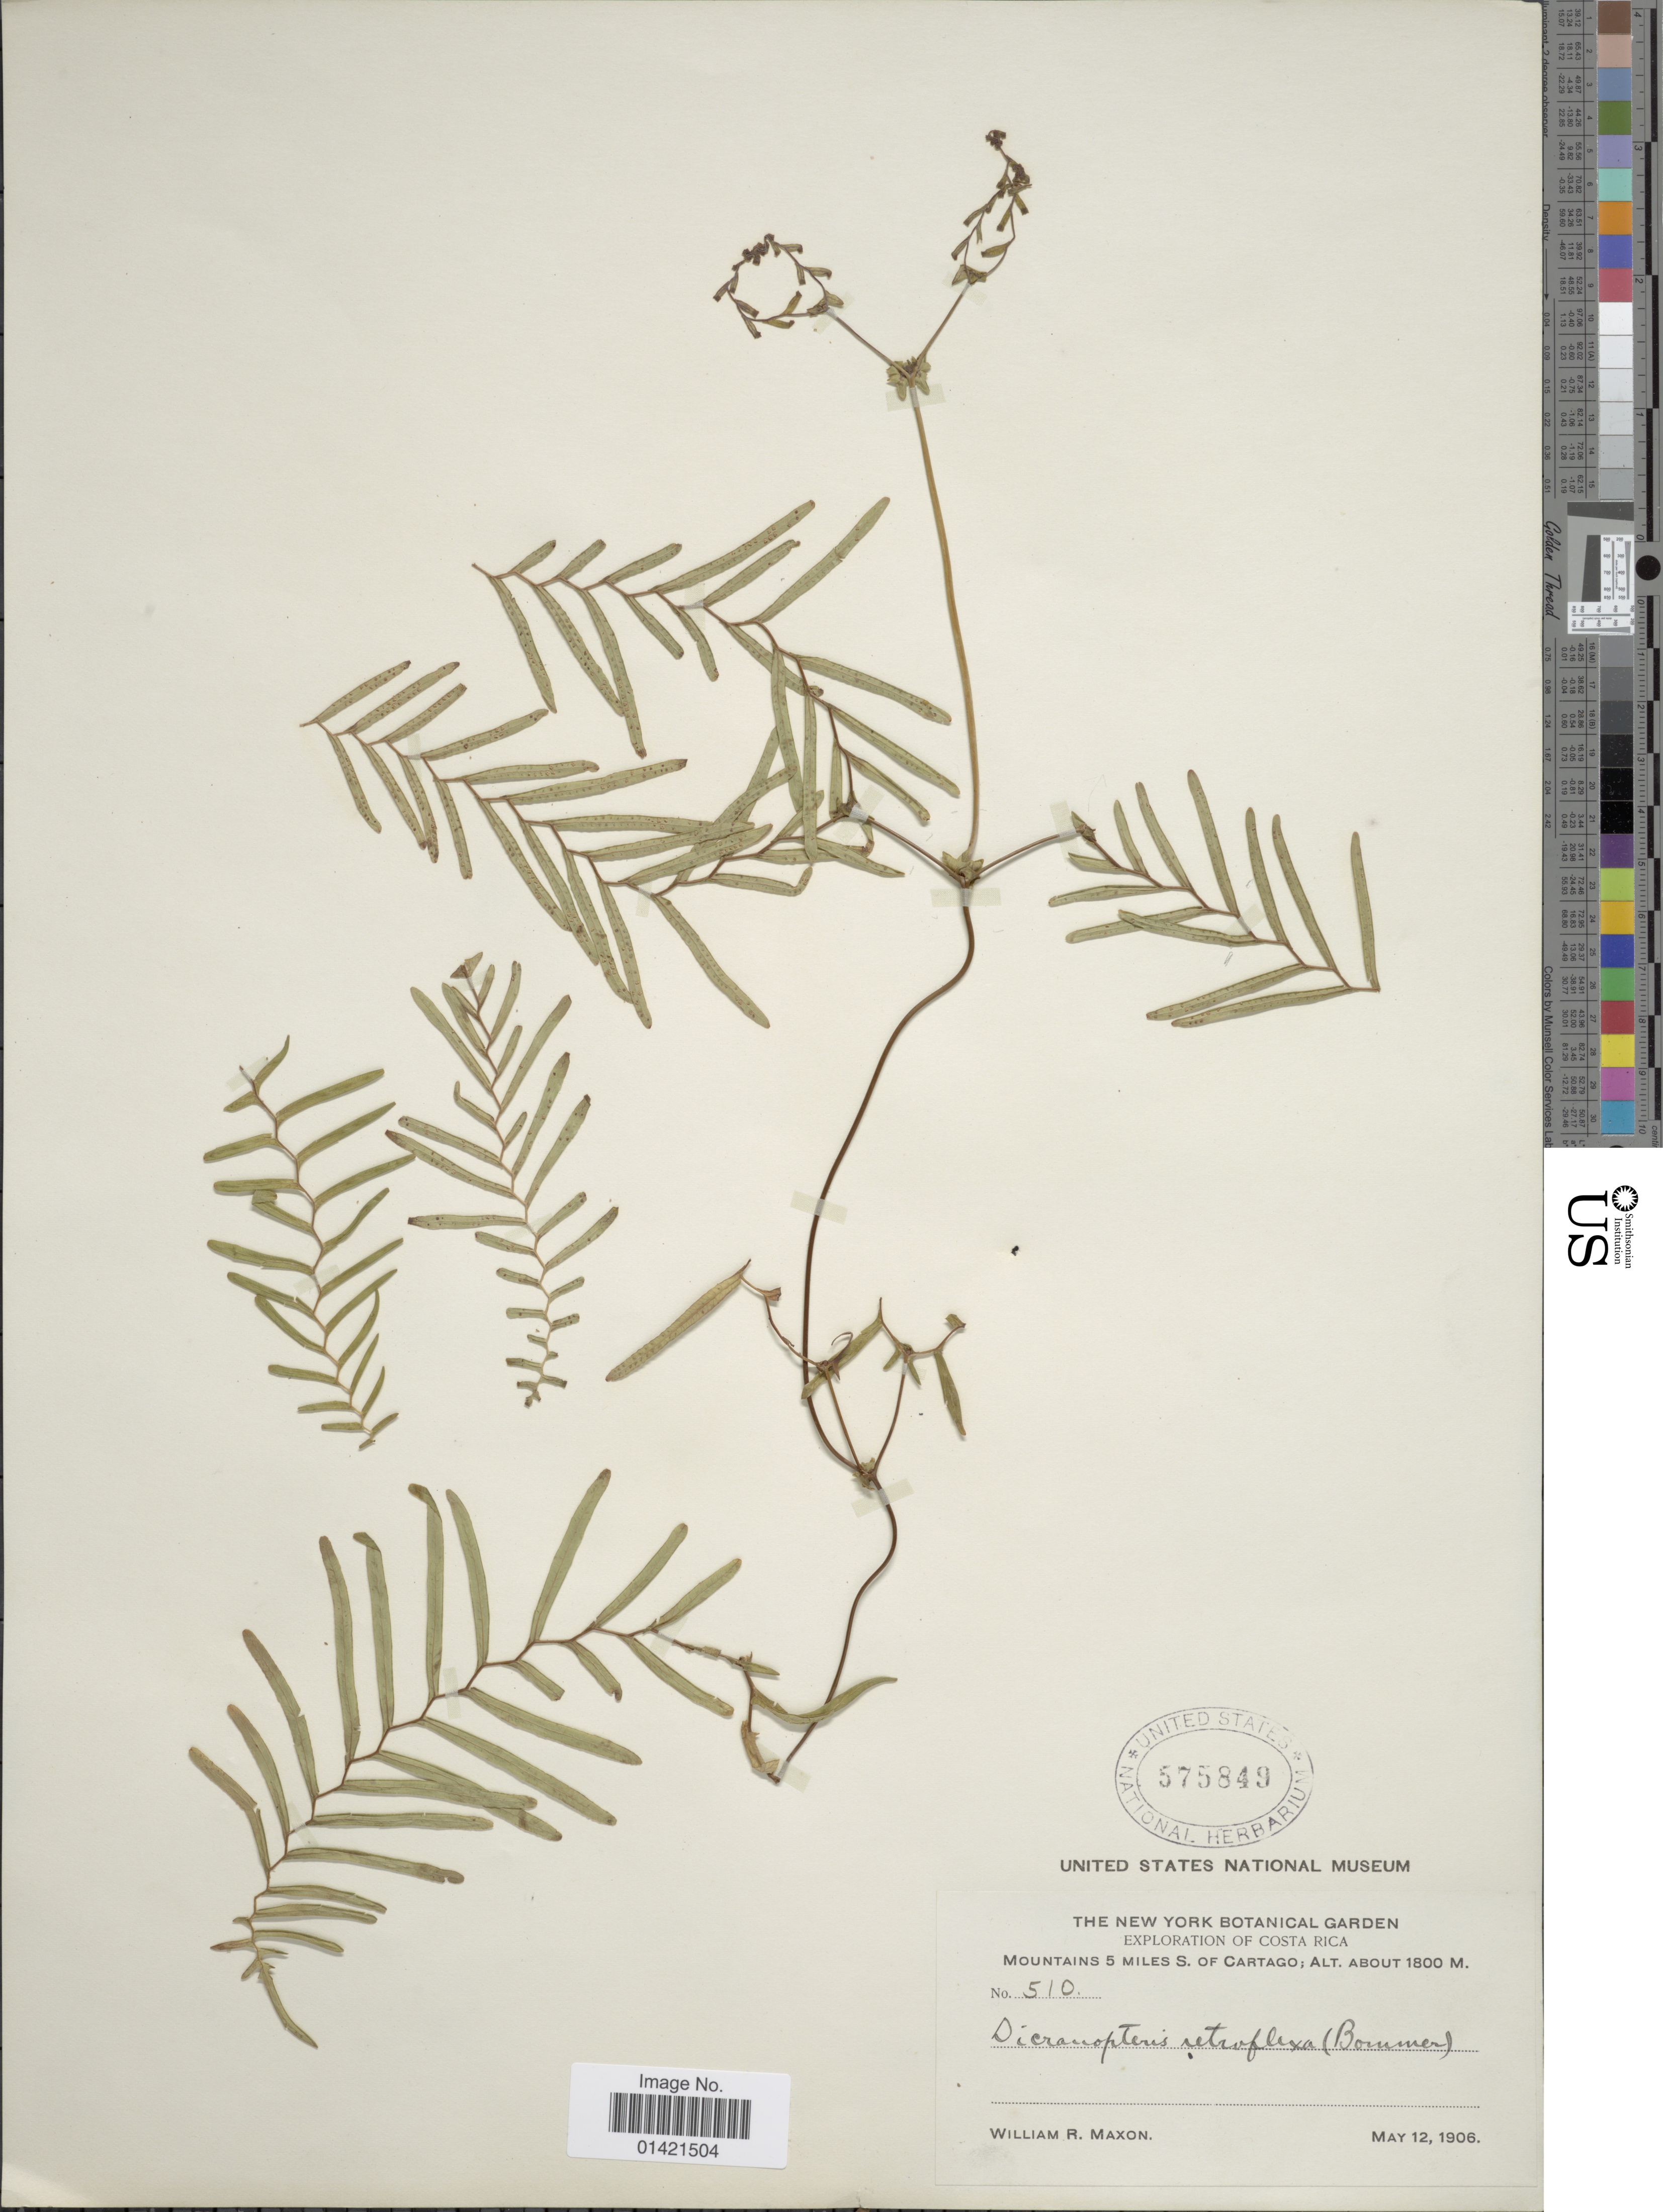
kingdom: Plantae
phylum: Tracheophyta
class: Polypodiopsida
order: Gleicheniales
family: Gleicheniaceae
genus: Sticherus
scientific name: Sticherus retroflexus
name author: (Bornm. ex Christ) Copel.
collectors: W. R. Maxon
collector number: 510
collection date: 1906-05-12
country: Costa Rica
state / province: Cartago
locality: Mountains 5 miles S. of Cartago.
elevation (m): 1800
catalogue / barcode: US 575849